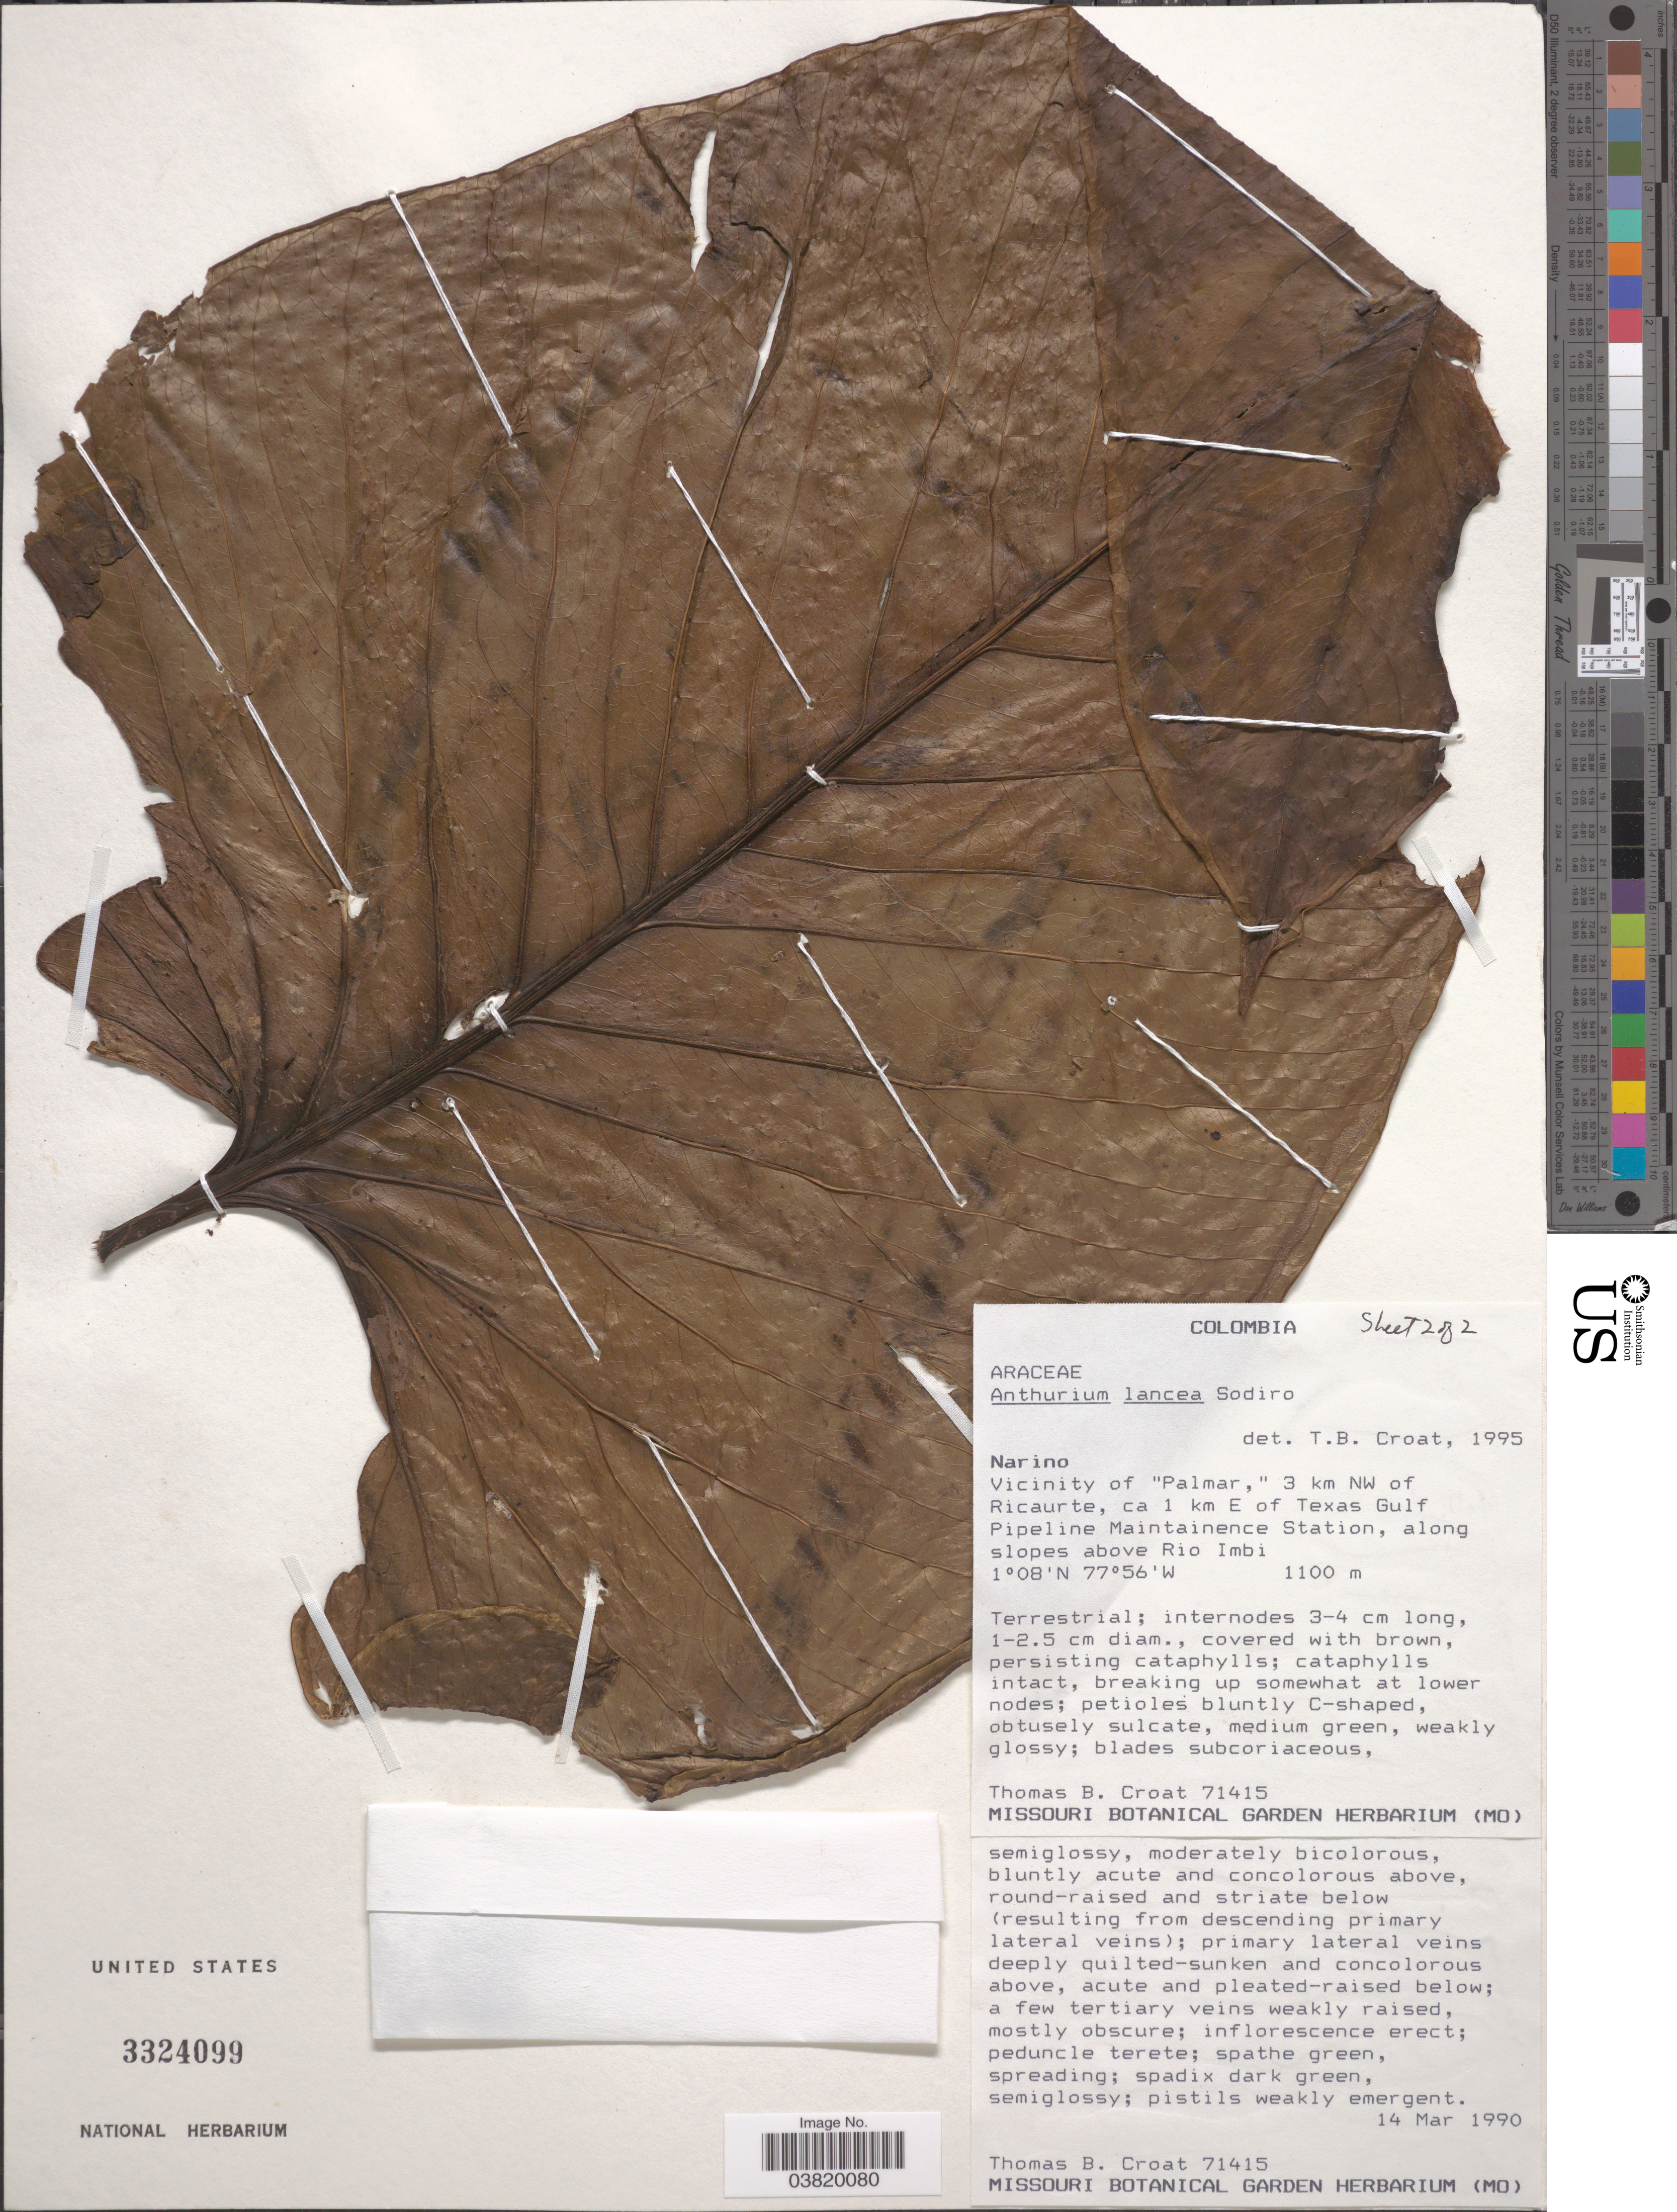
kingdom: Plantae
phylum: Tracheophyta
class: Liliopsida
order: Alismatales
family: Araceae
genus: Anthurium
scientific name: Anthurium lancea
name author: Sodiro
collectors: T. B. Croat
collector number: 71415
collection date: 1990-03-14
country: Colombia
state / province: Nariño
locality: Vicinity of "Palmar," 3 km NW of Ricaurte, ca 1 km E of Texas Gulf Pipeline Maintainence Station, along slopes above Rio Imbi.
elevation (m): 1100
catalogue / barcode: US 3324099